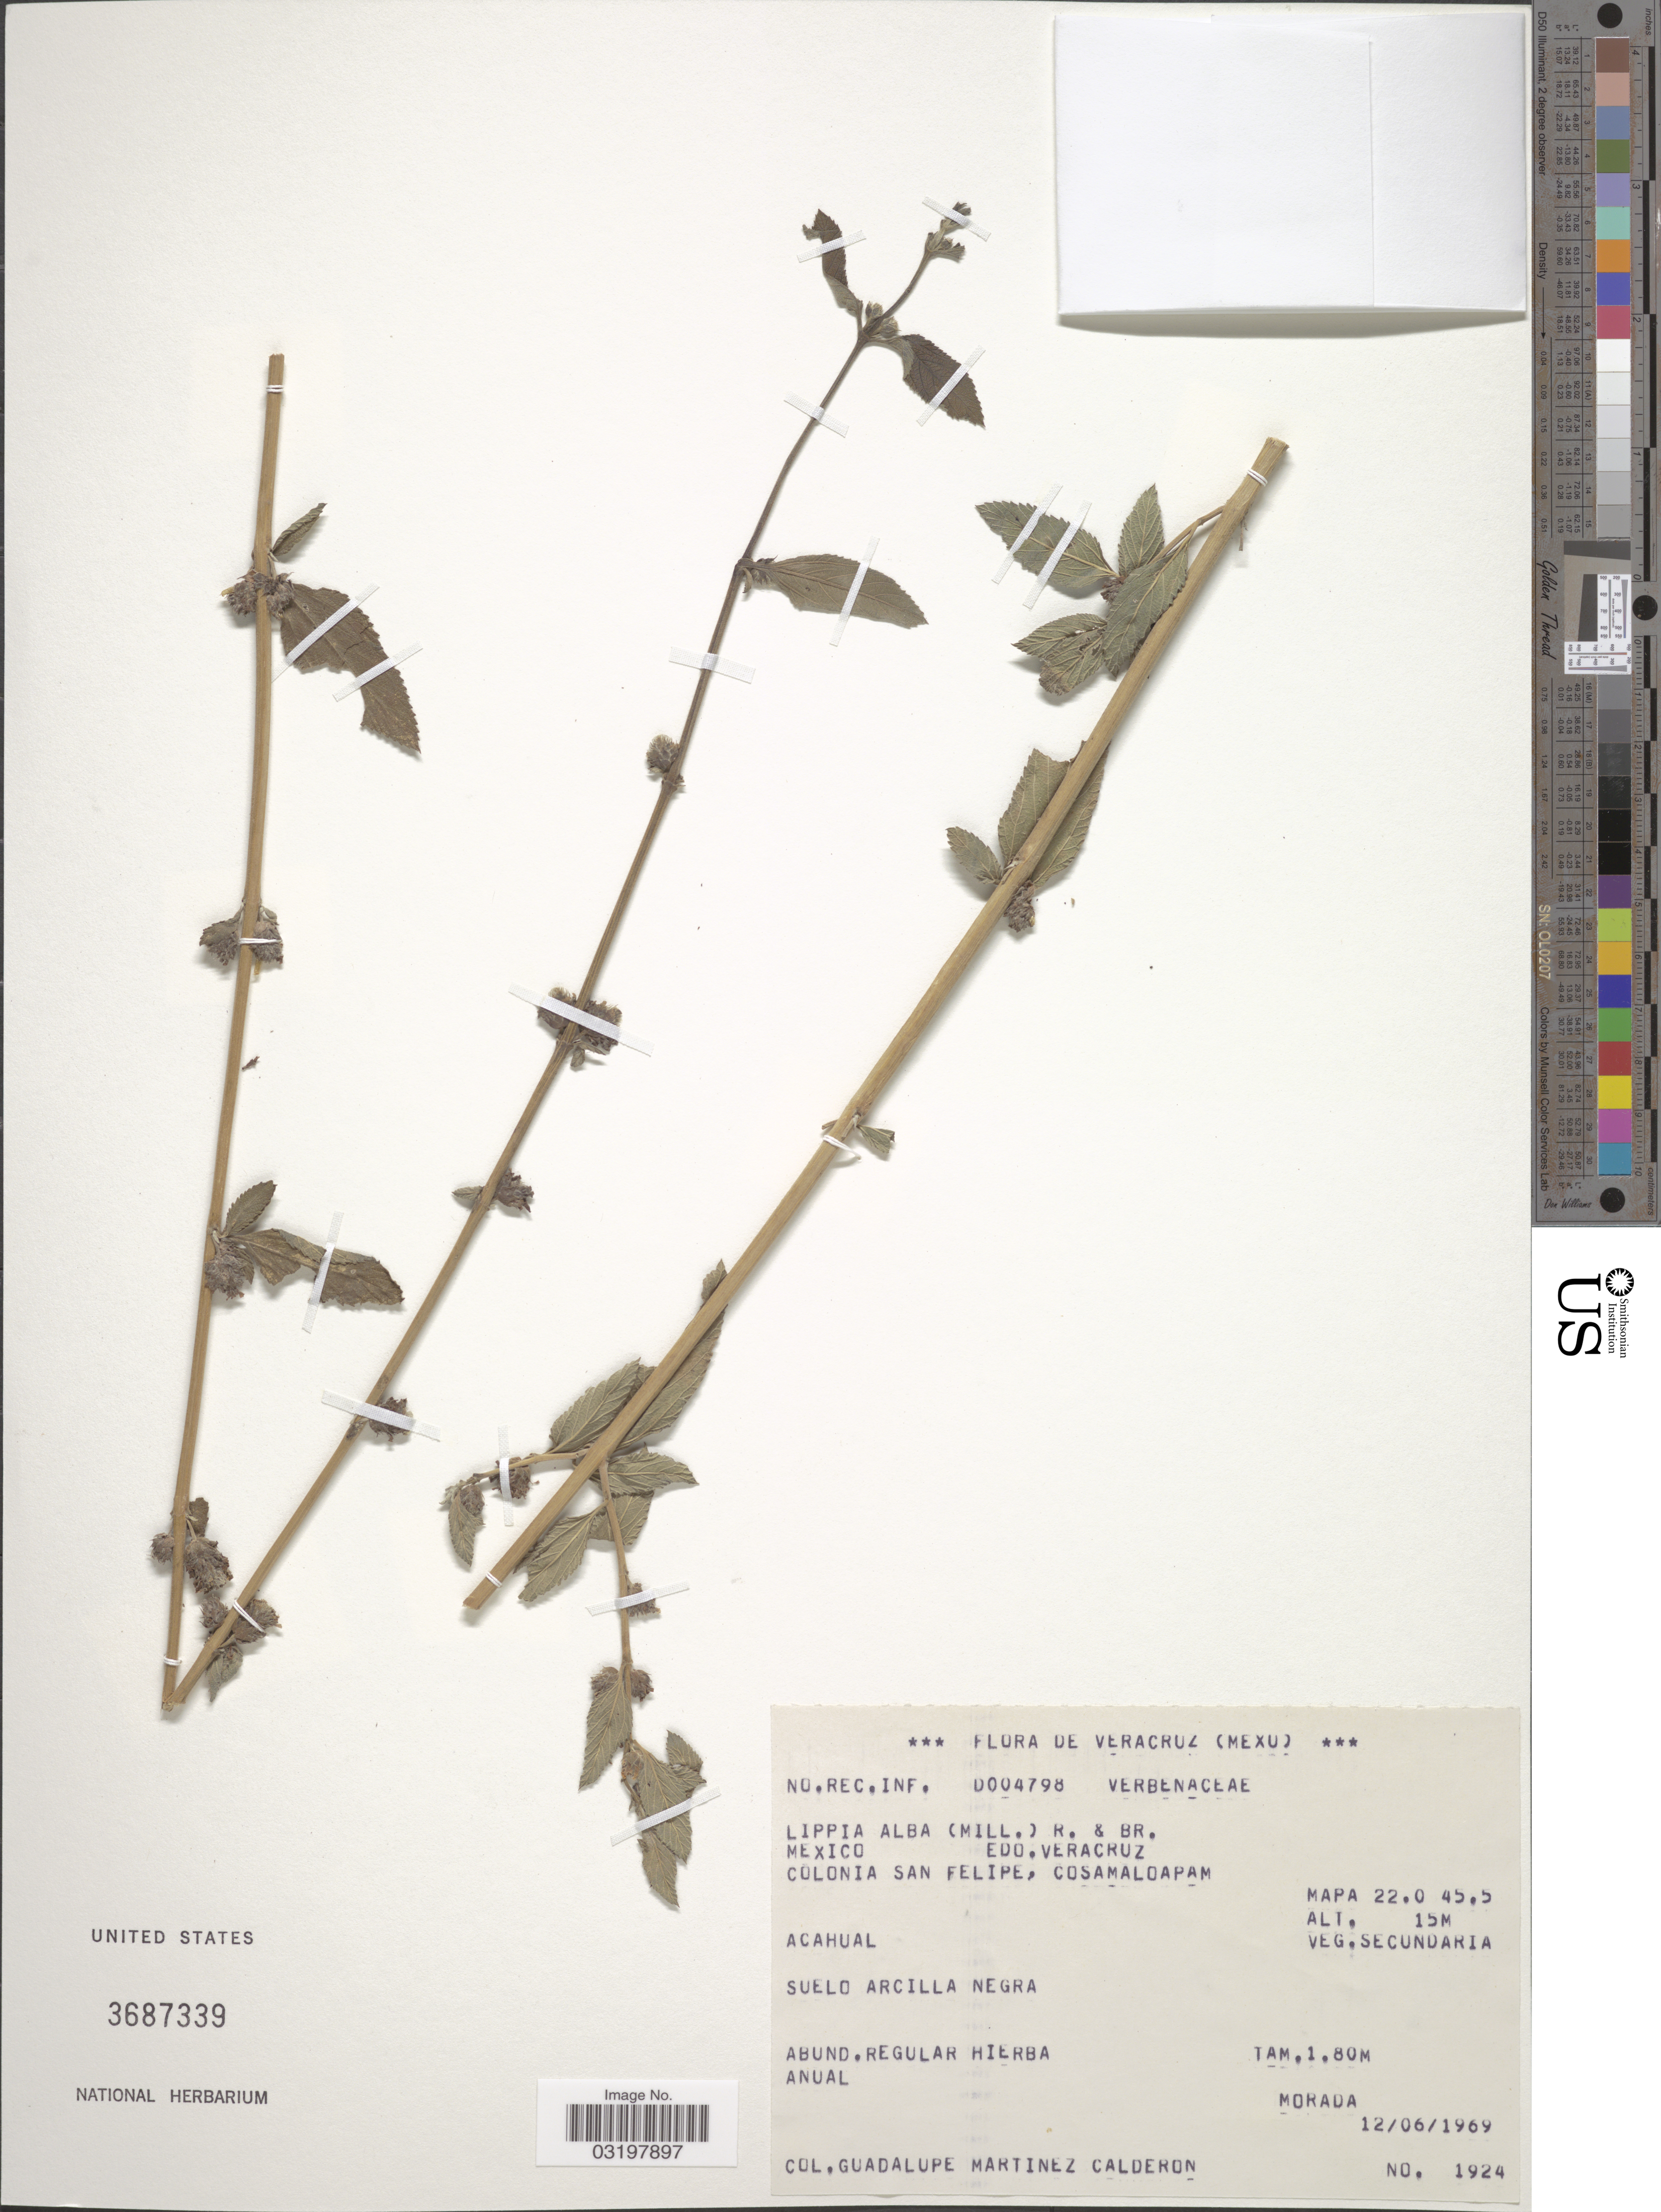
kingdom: Plantae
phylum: Tracheophyta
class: Magnoliopsida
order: Lamiales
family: Verbenaceae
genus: Lippia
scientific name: Lippia alba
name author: (Mill.) N.E. Br. ex Britton & P. Wilson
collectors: G. Martinez-C.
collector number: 1924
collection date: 1969-06-12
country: Mexico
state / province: Veracruz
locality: Veracruz (Mexu). Edo. Veracruz. Colonia San Felipe, Cosamaloapam.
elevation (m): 15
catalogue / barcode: US 3687339